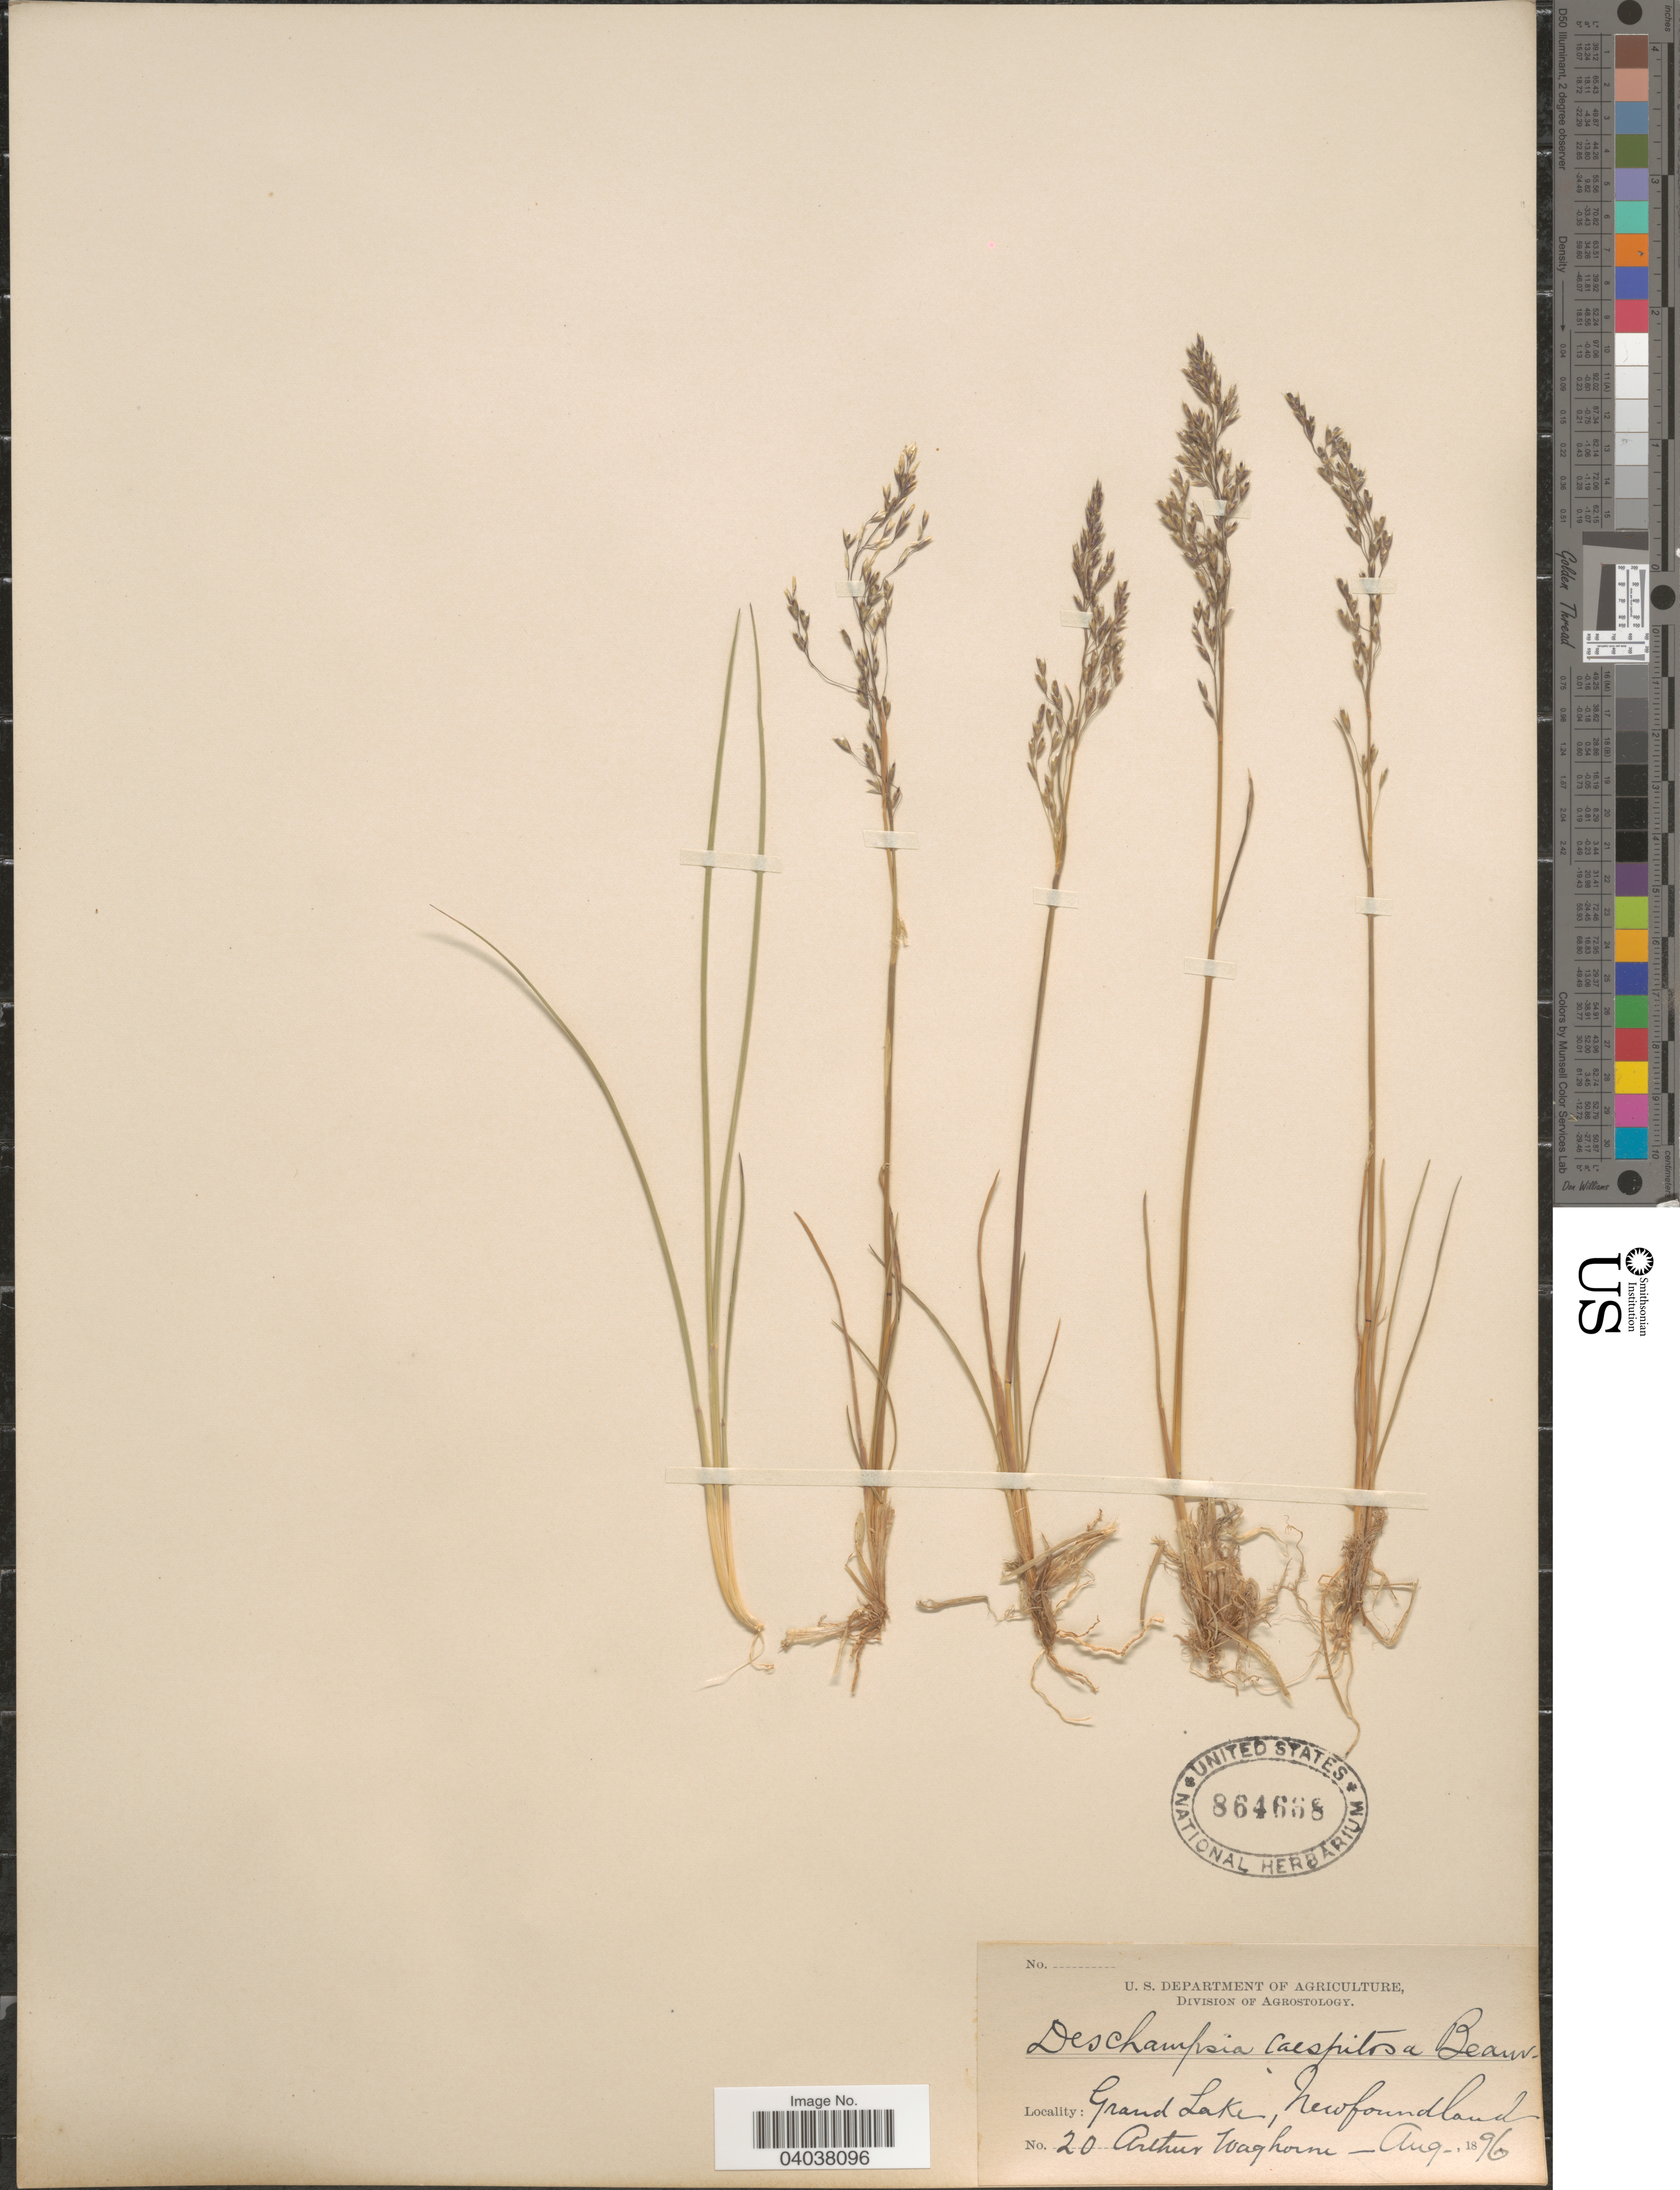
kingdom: Plantae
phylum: Tracheophyta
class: Liliopsida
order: Poales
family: Poaceae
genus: Deschampsia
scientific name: Deschampsia cespitosa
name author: (L.) P. Beauv.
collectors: A. Waghorne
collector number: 20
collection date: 1896-08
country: Canada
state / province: Newfoundland and Labrador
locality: Grand Lake.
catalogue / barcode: US 864668